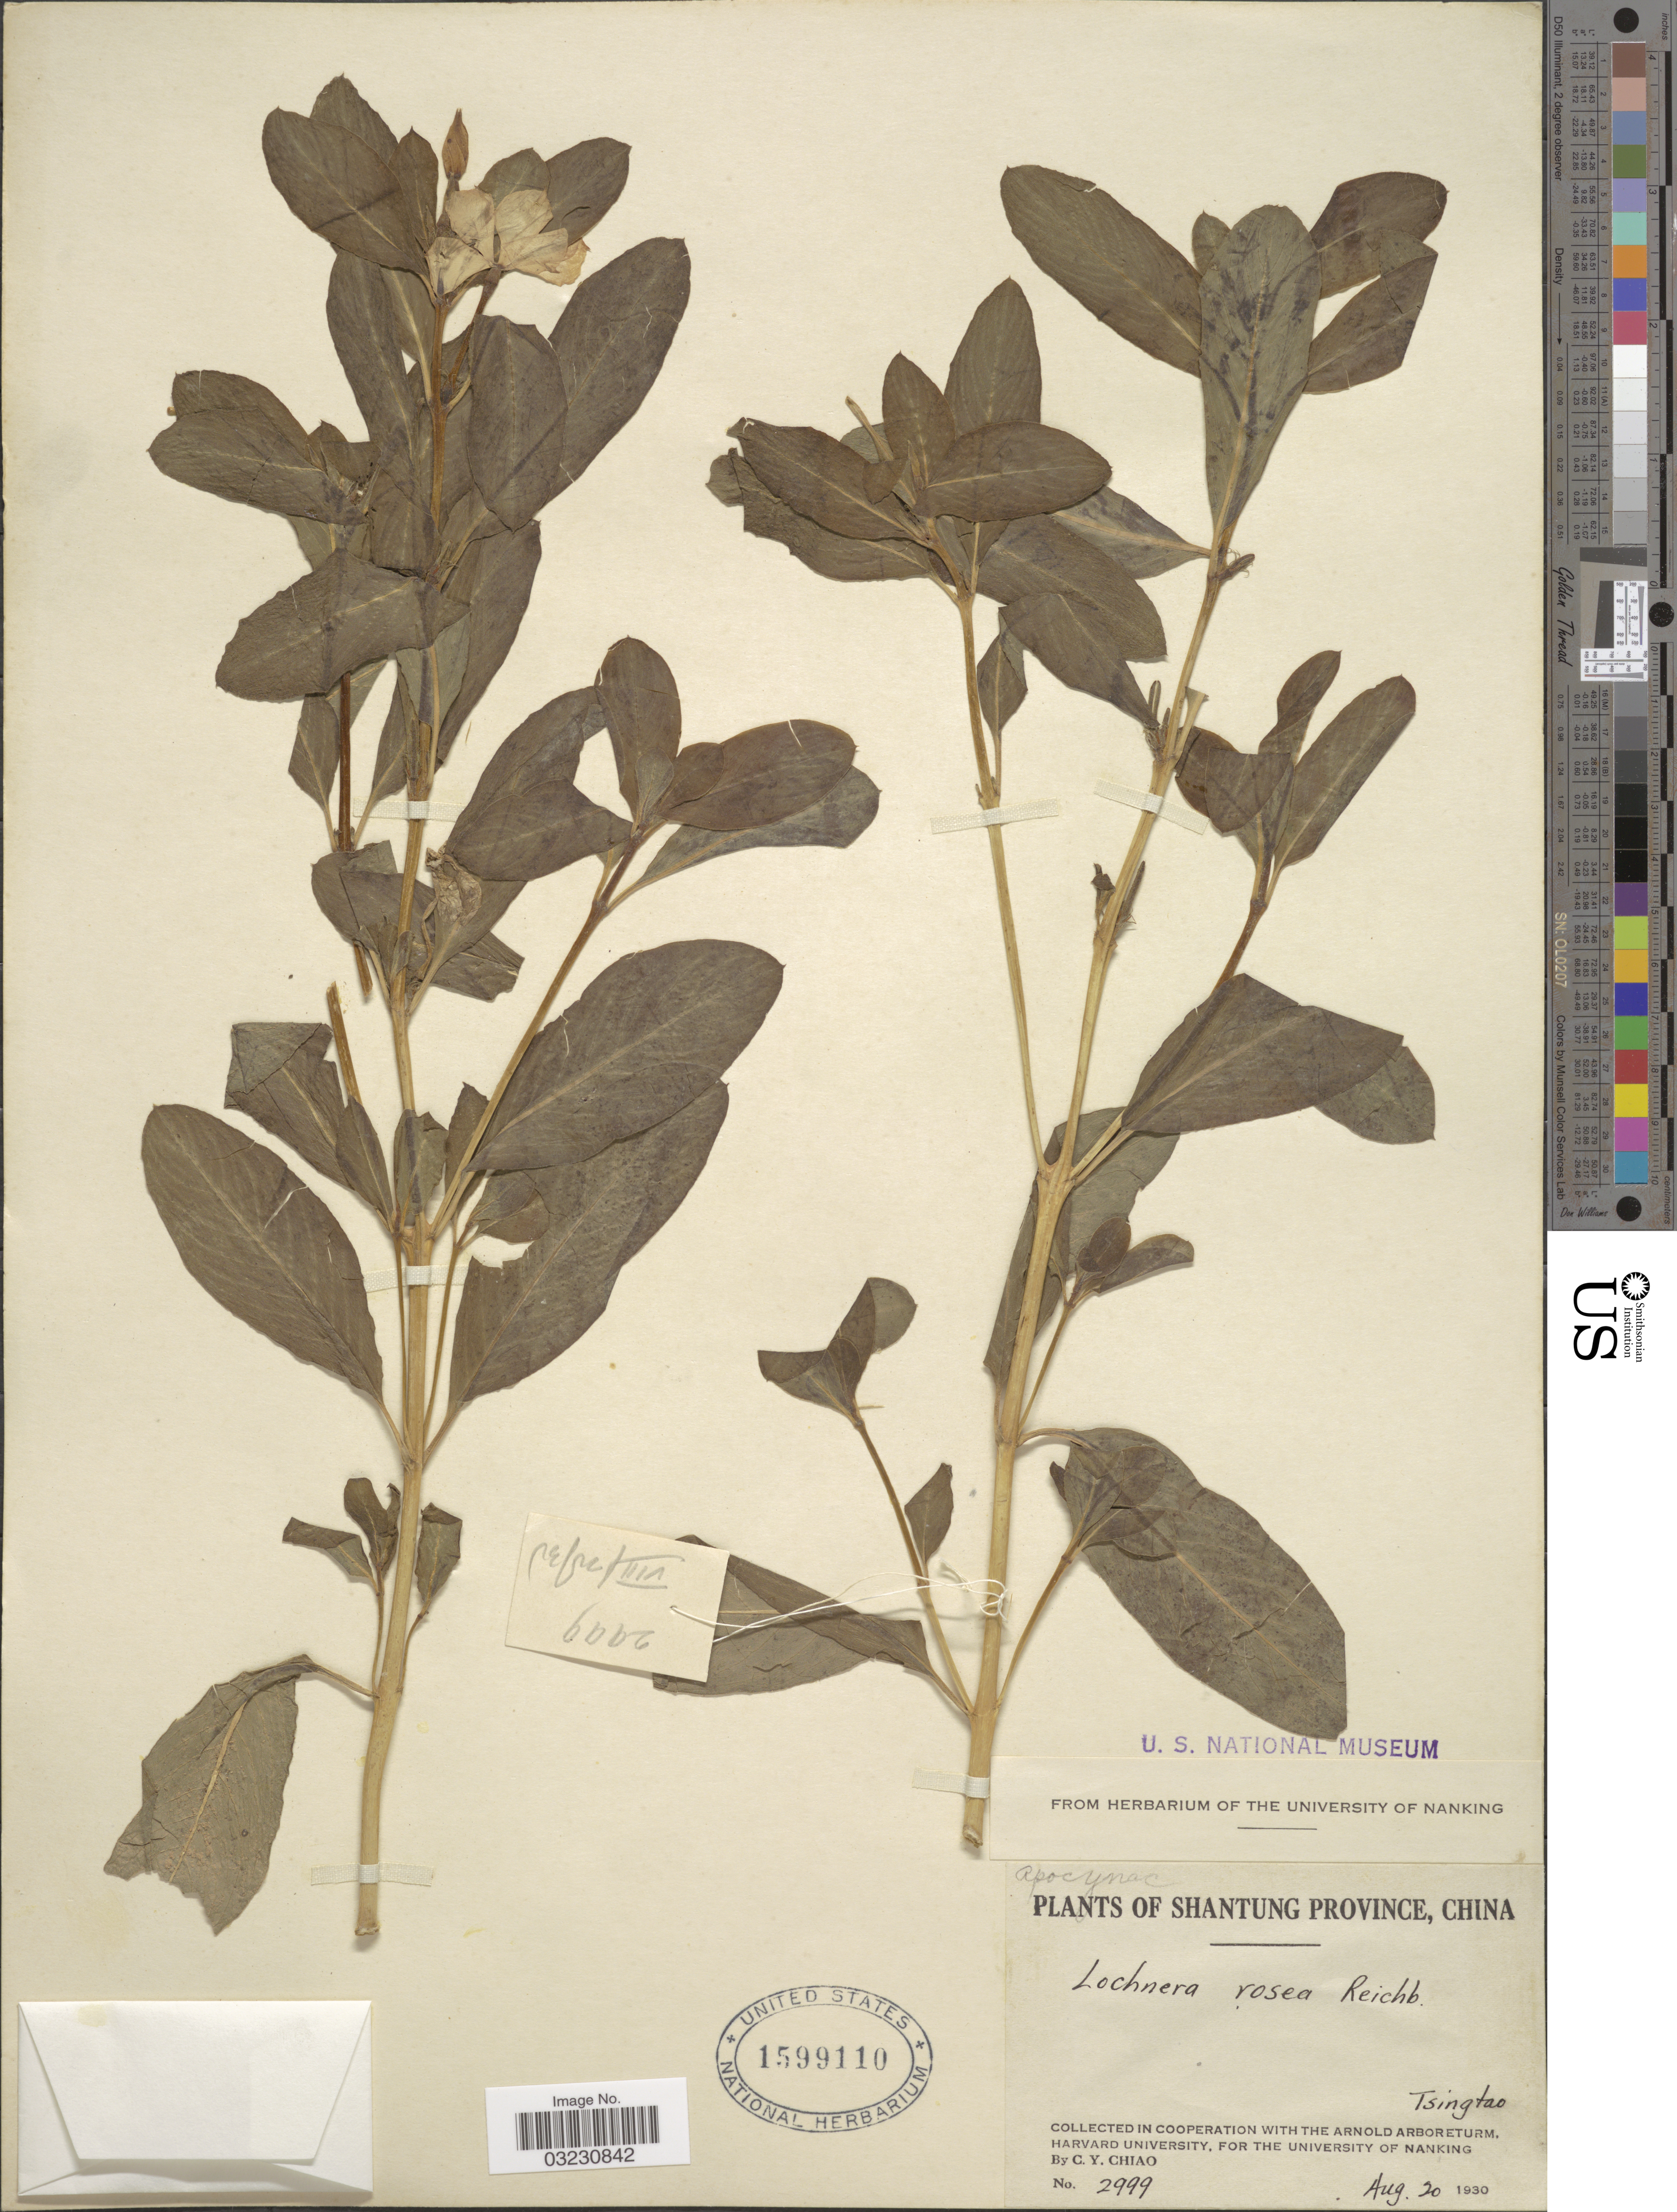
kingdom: Plantae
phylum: Tracheophyta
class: Magnoliopsida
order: Gentianales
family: Apocynaceae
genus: Catharanthus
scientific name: Catharanthus roseus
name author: (L.) G. Don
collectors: C. Y. Chiao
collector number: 2999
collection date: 1930-08-20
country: China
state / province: Shandong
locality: Shantung Province. Tsingtao.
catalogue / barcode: US 1599110